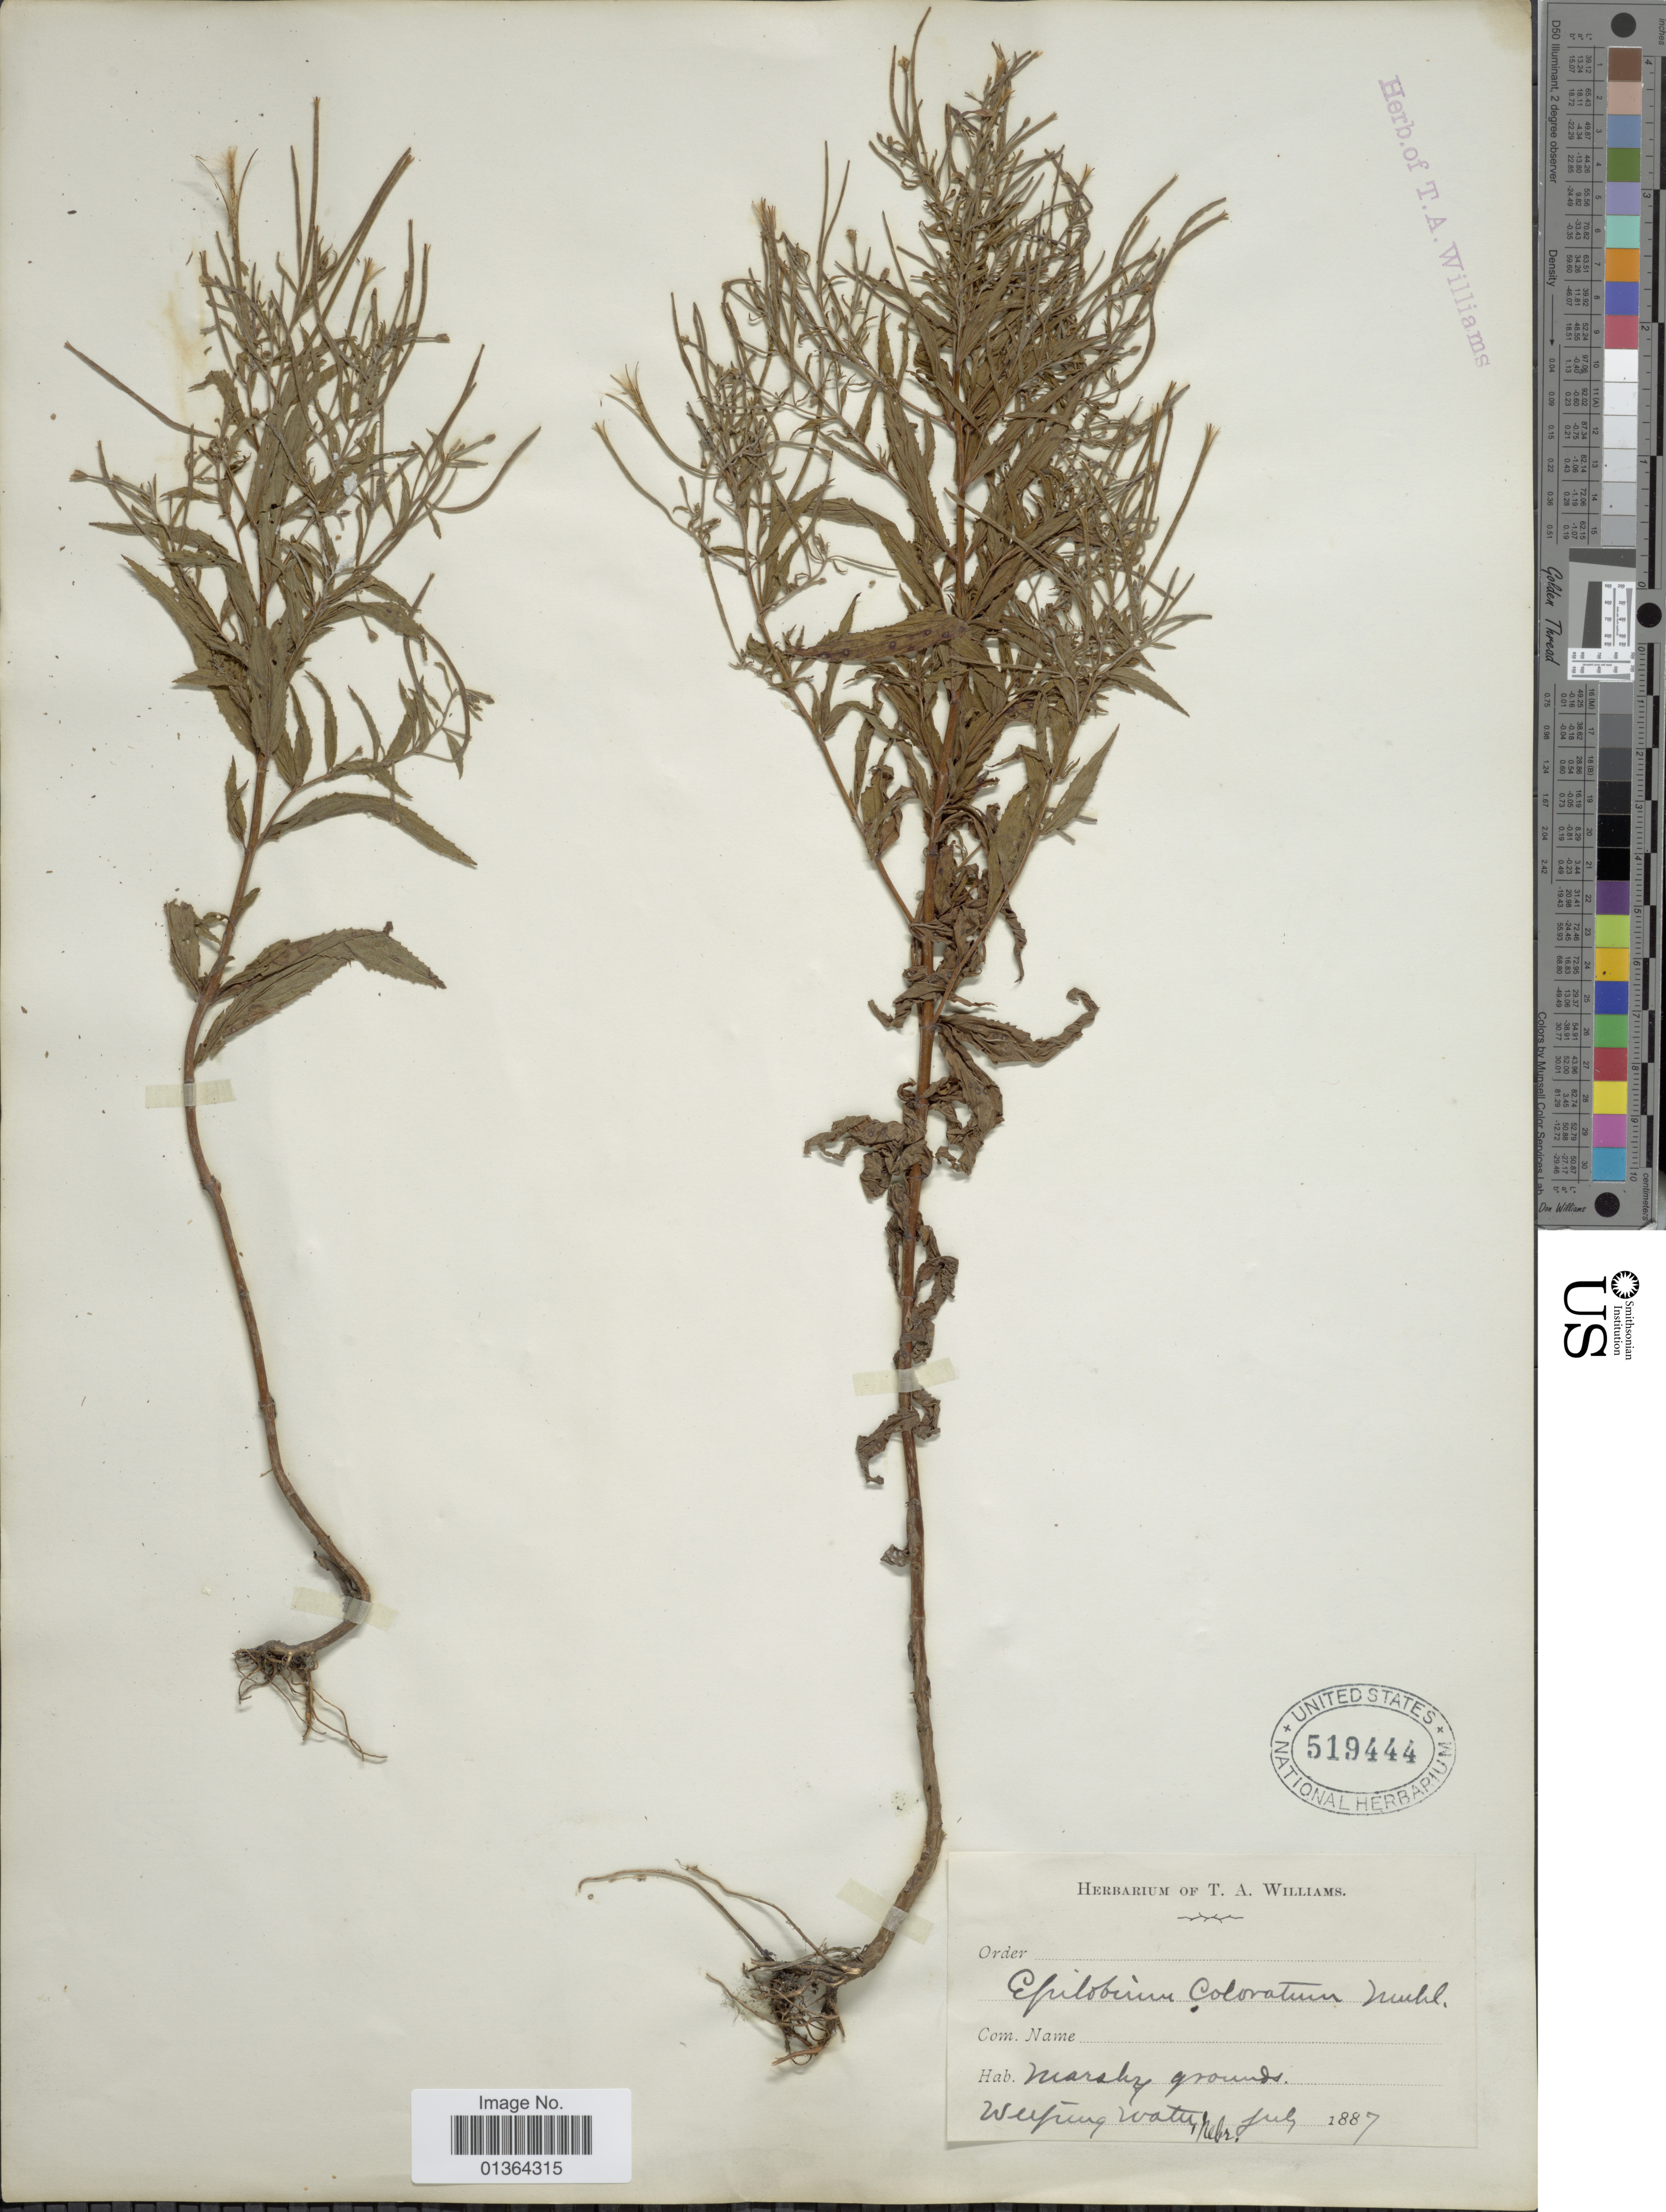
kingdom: Plantae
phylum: Tracheophyta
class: Magnoliopsida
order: Myrtales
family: Onagraceae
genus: Epilobium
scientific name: Epilobium coloratum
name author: Biehler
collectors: T. A. Williams (herbarium)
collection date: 1887-07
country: United States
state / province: Nebraska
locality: Weeping Water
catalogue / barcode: US 519444